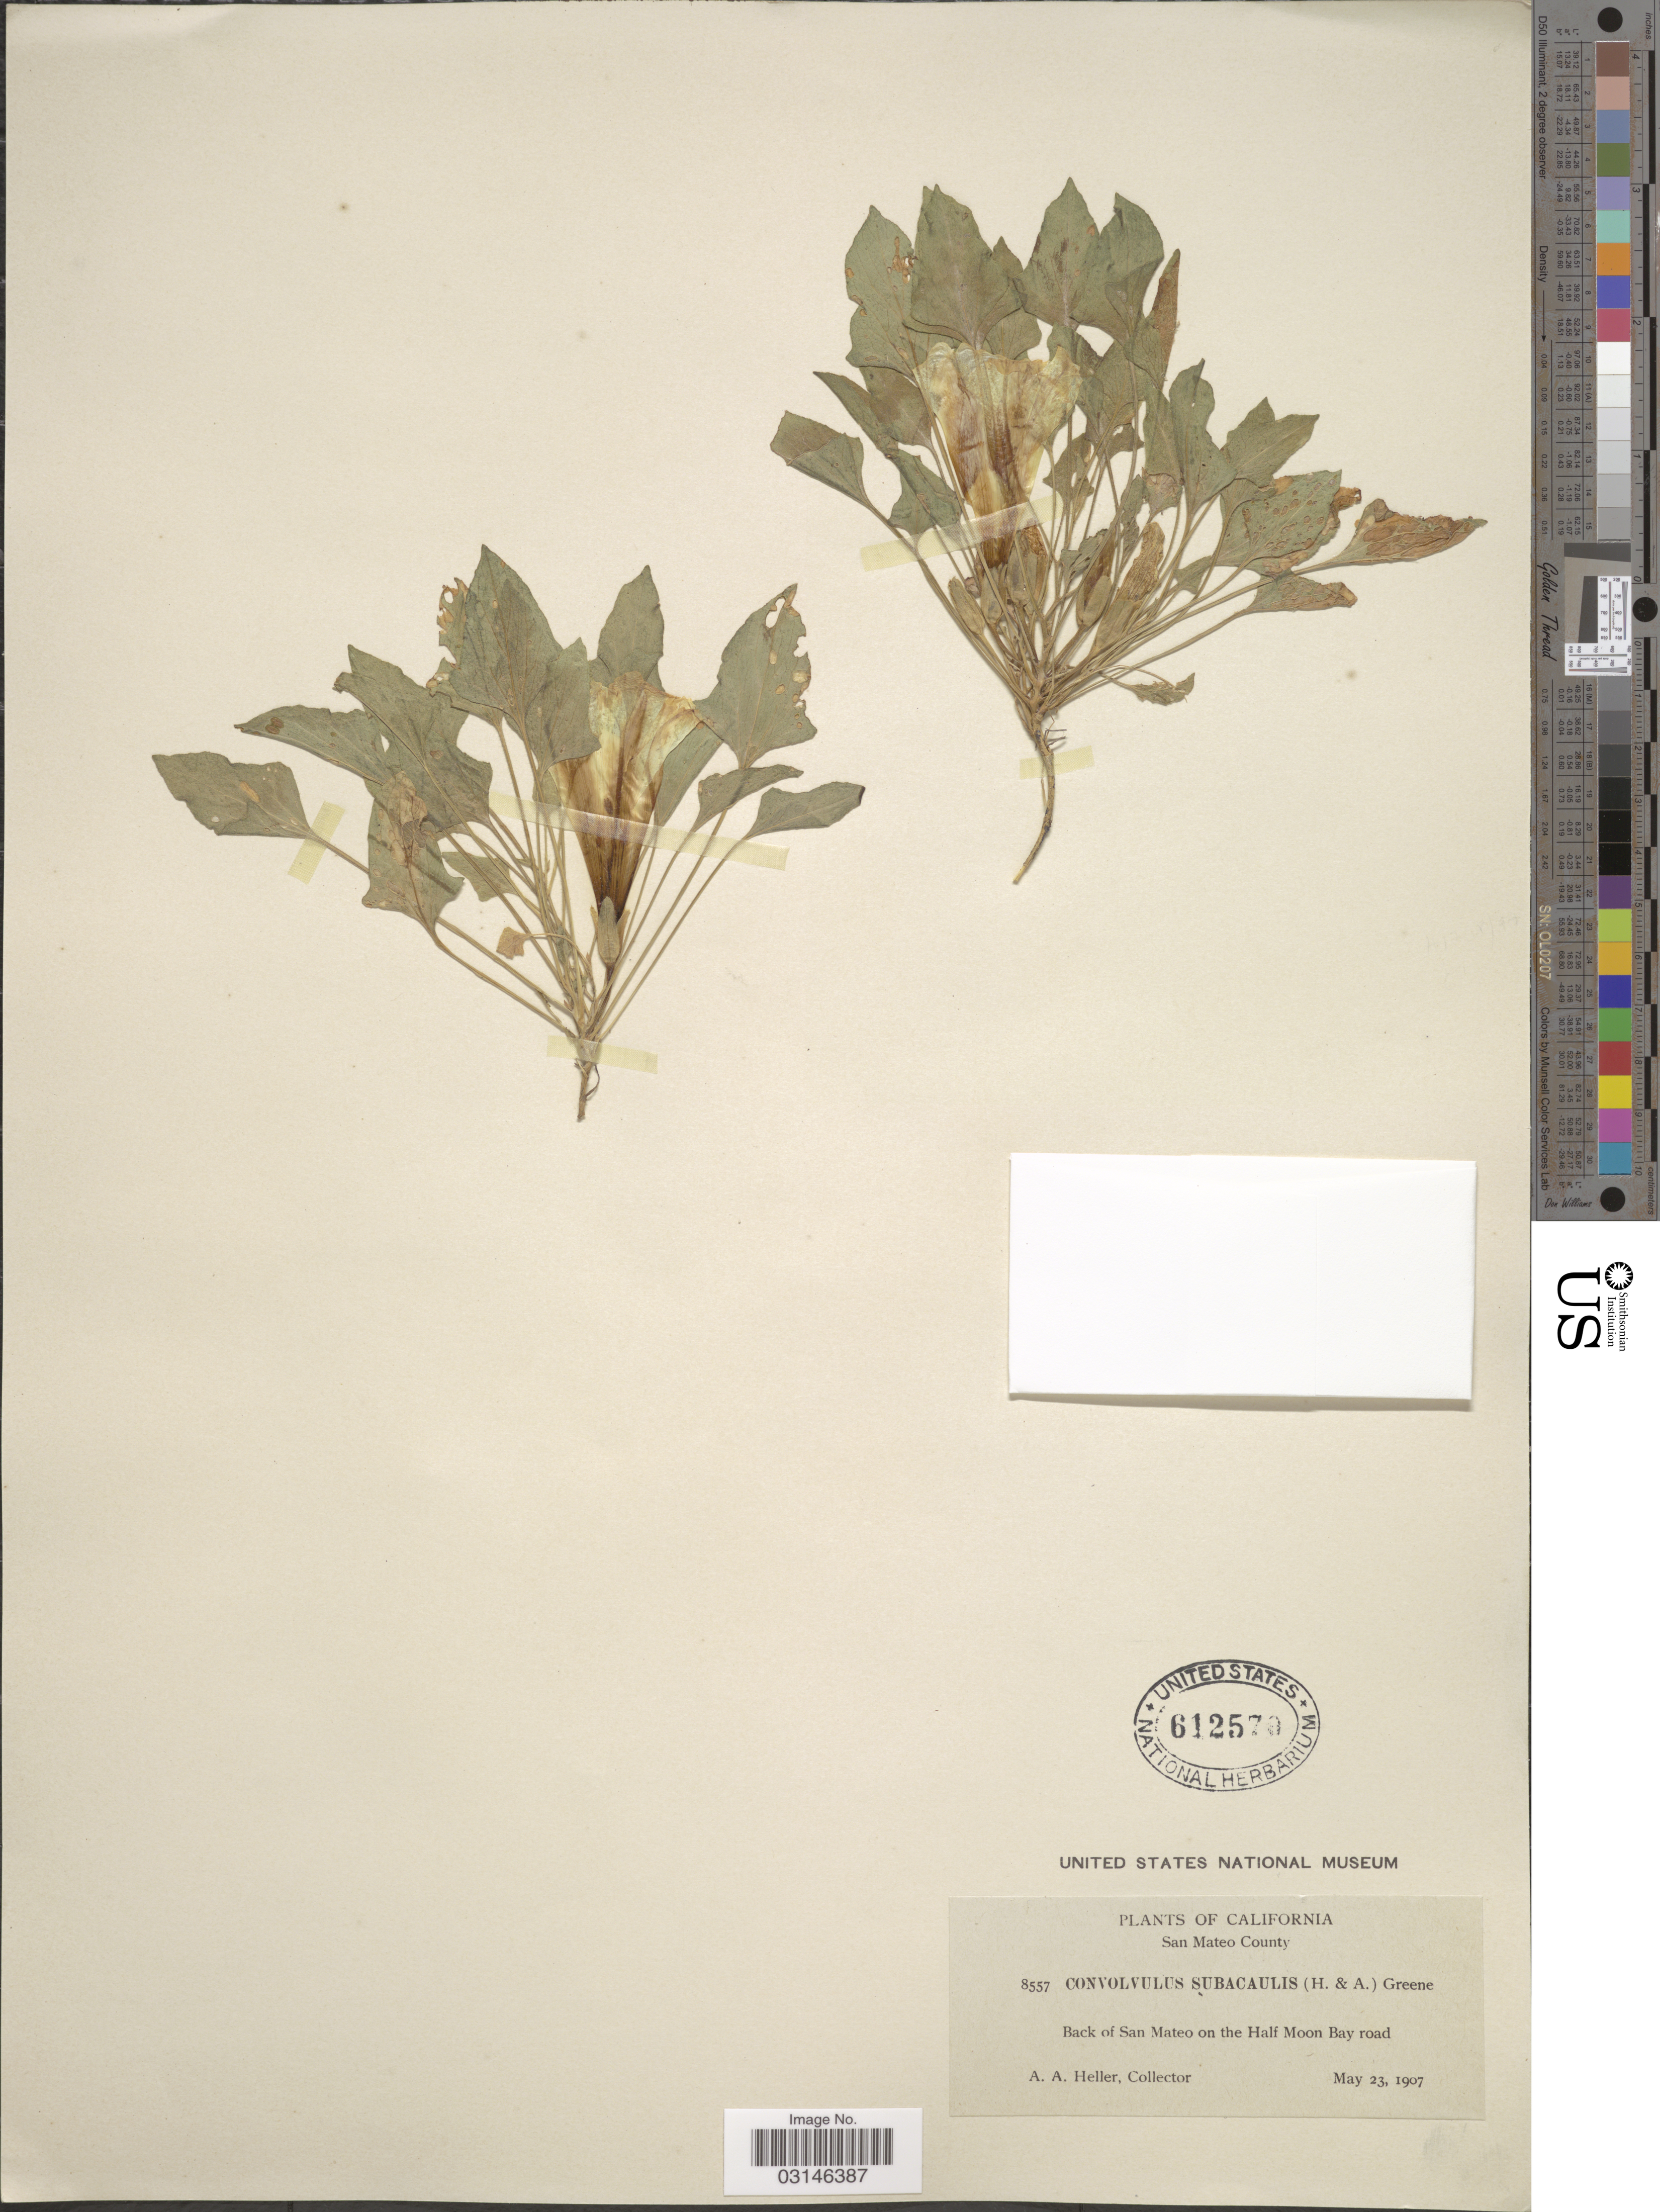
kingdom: Plantae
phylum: Tracheophyta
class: Magnoliopsida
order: Solanales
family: Convolvulaceae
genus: Calystegia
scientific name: Calystegia subacaulis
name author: Hook. & Arn.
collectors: A. A. Heller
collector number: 8557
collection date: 1907-05-23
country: United States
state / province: California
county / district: San Mateo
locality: San Mateo County, Back of San Mateo on the Half Moon Bay road.